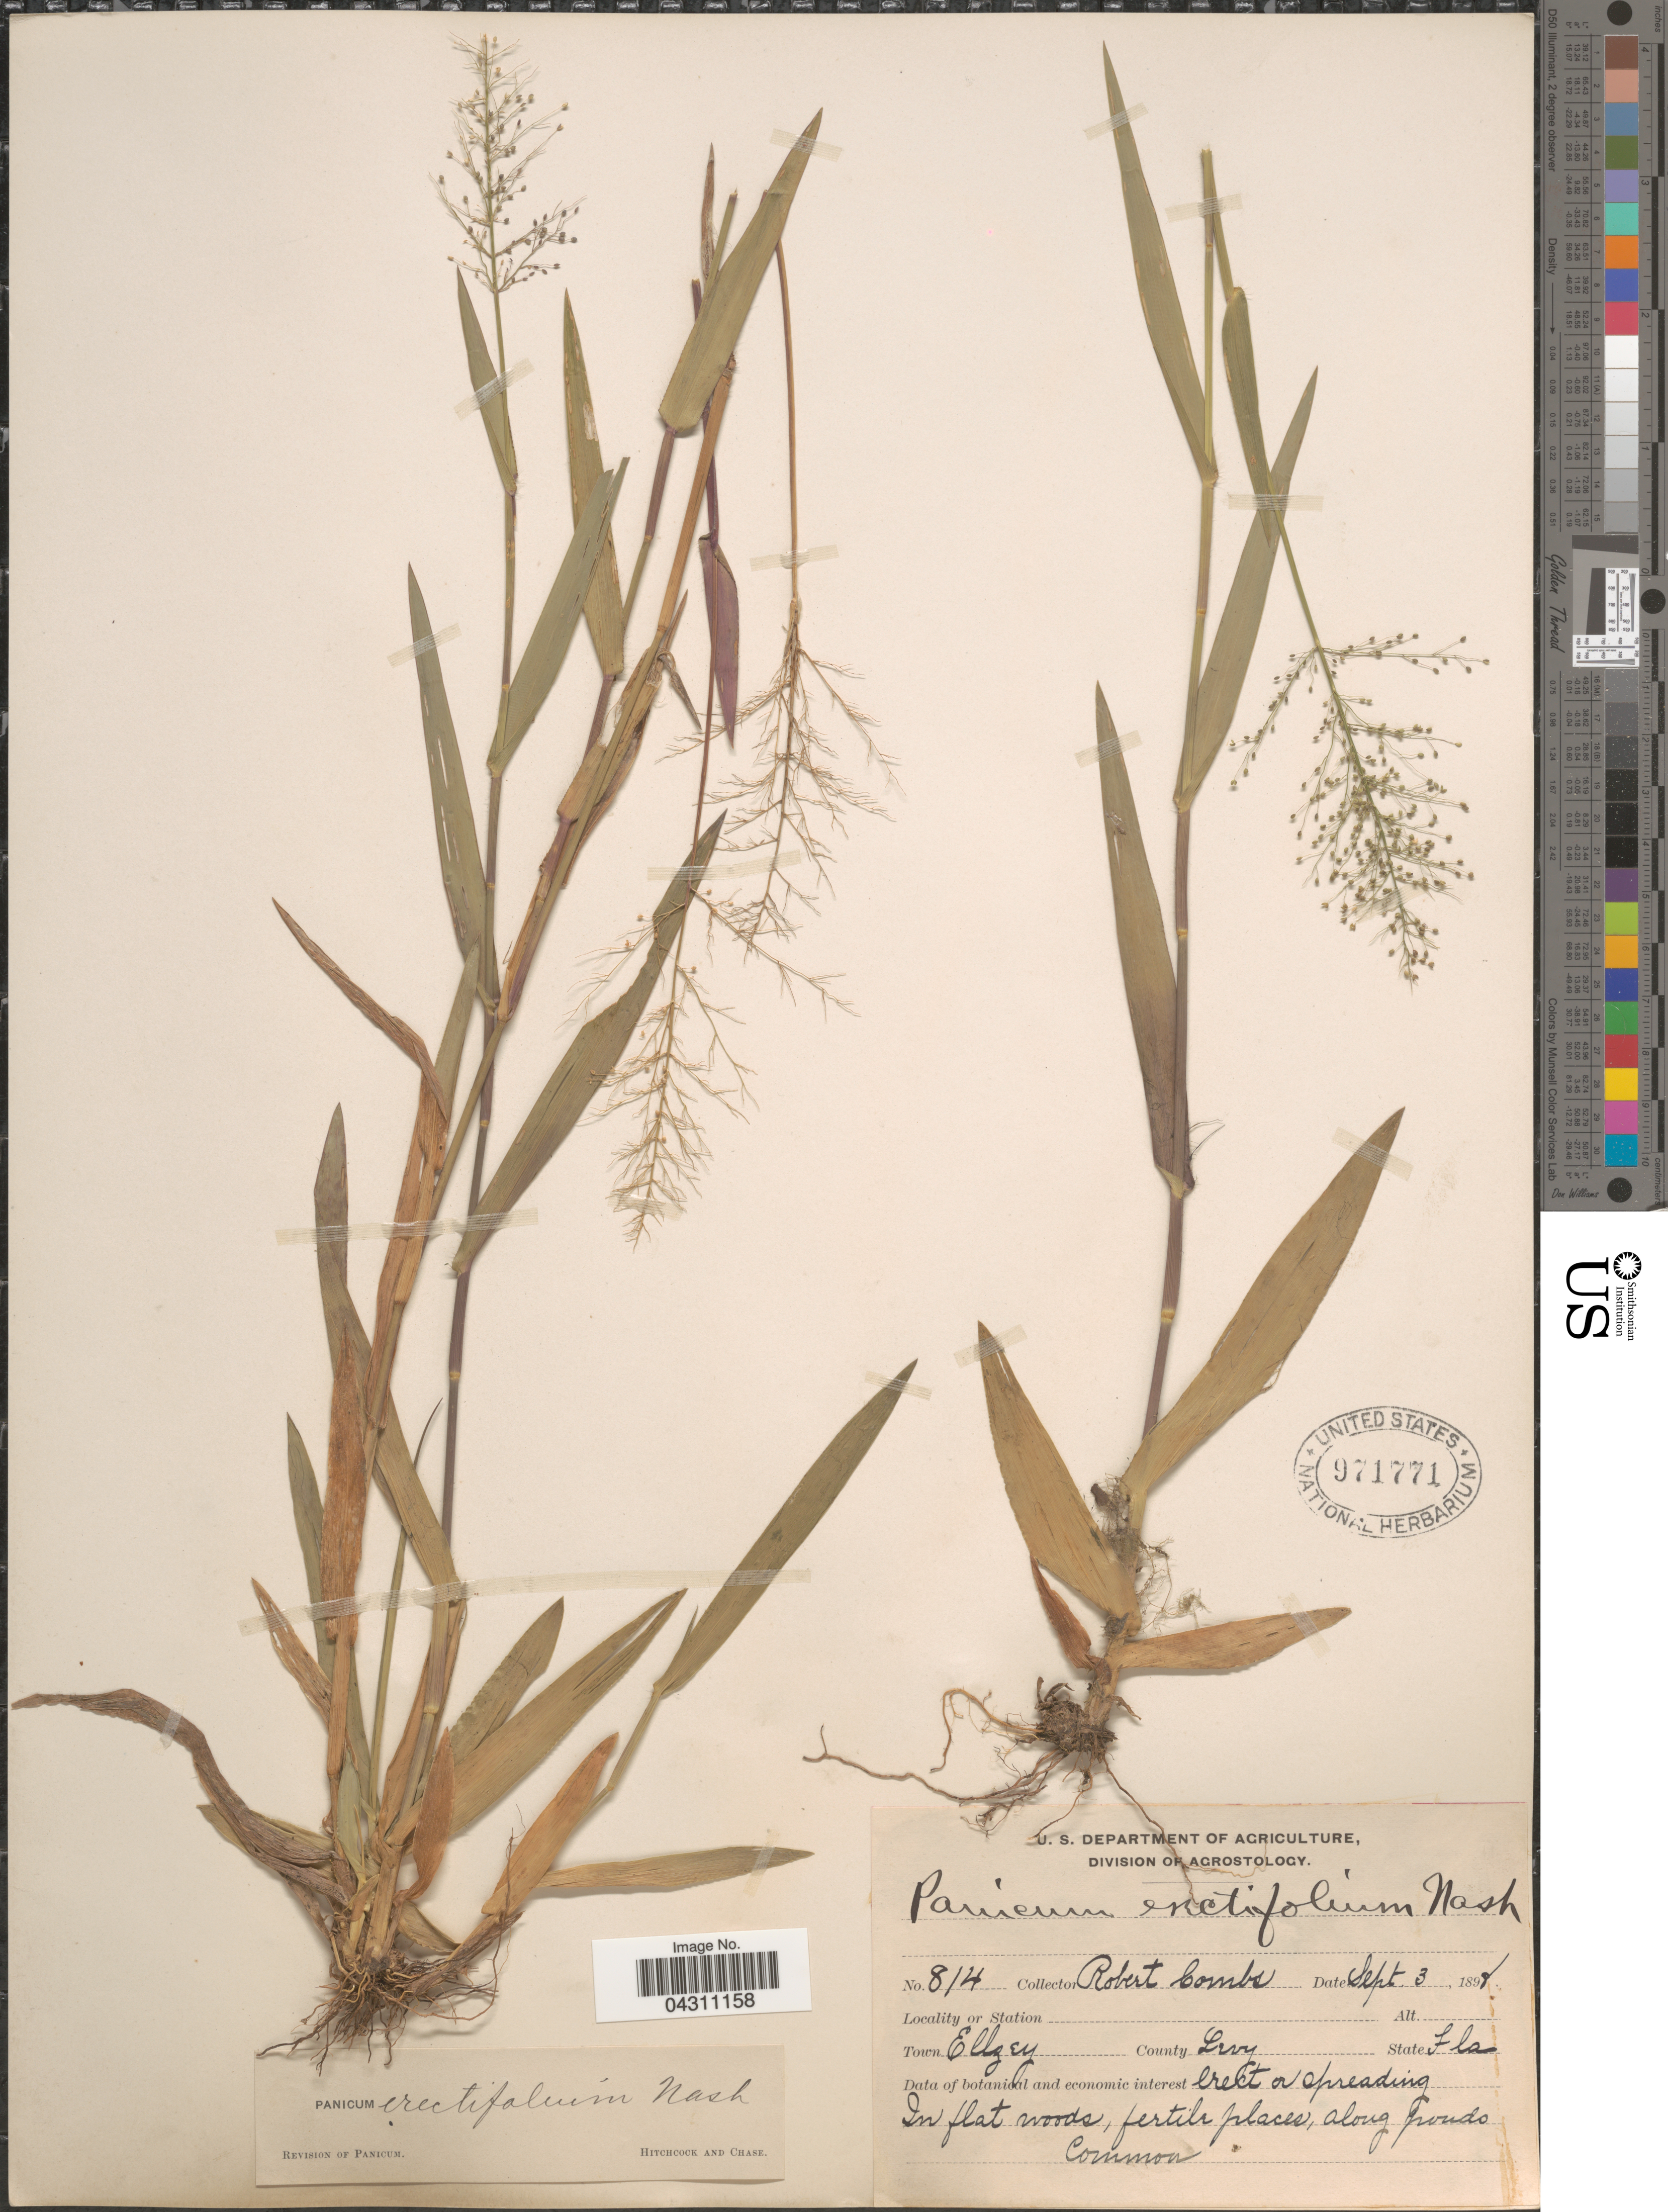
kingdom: Plantae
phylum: Tracheophyta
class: Liliopsida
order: Poales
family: Poaceae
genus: Dichanthelium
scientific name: Dichanthelium sphaerocarpon var. floridanum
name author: (Vasey) Davidse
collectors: R. Combs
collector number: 814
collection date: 1898-09-03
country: United States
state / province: Florida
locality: Town Ellzey. County Levy. In flat woods, fertile places, along ponds. Common.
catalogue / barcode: US 971771